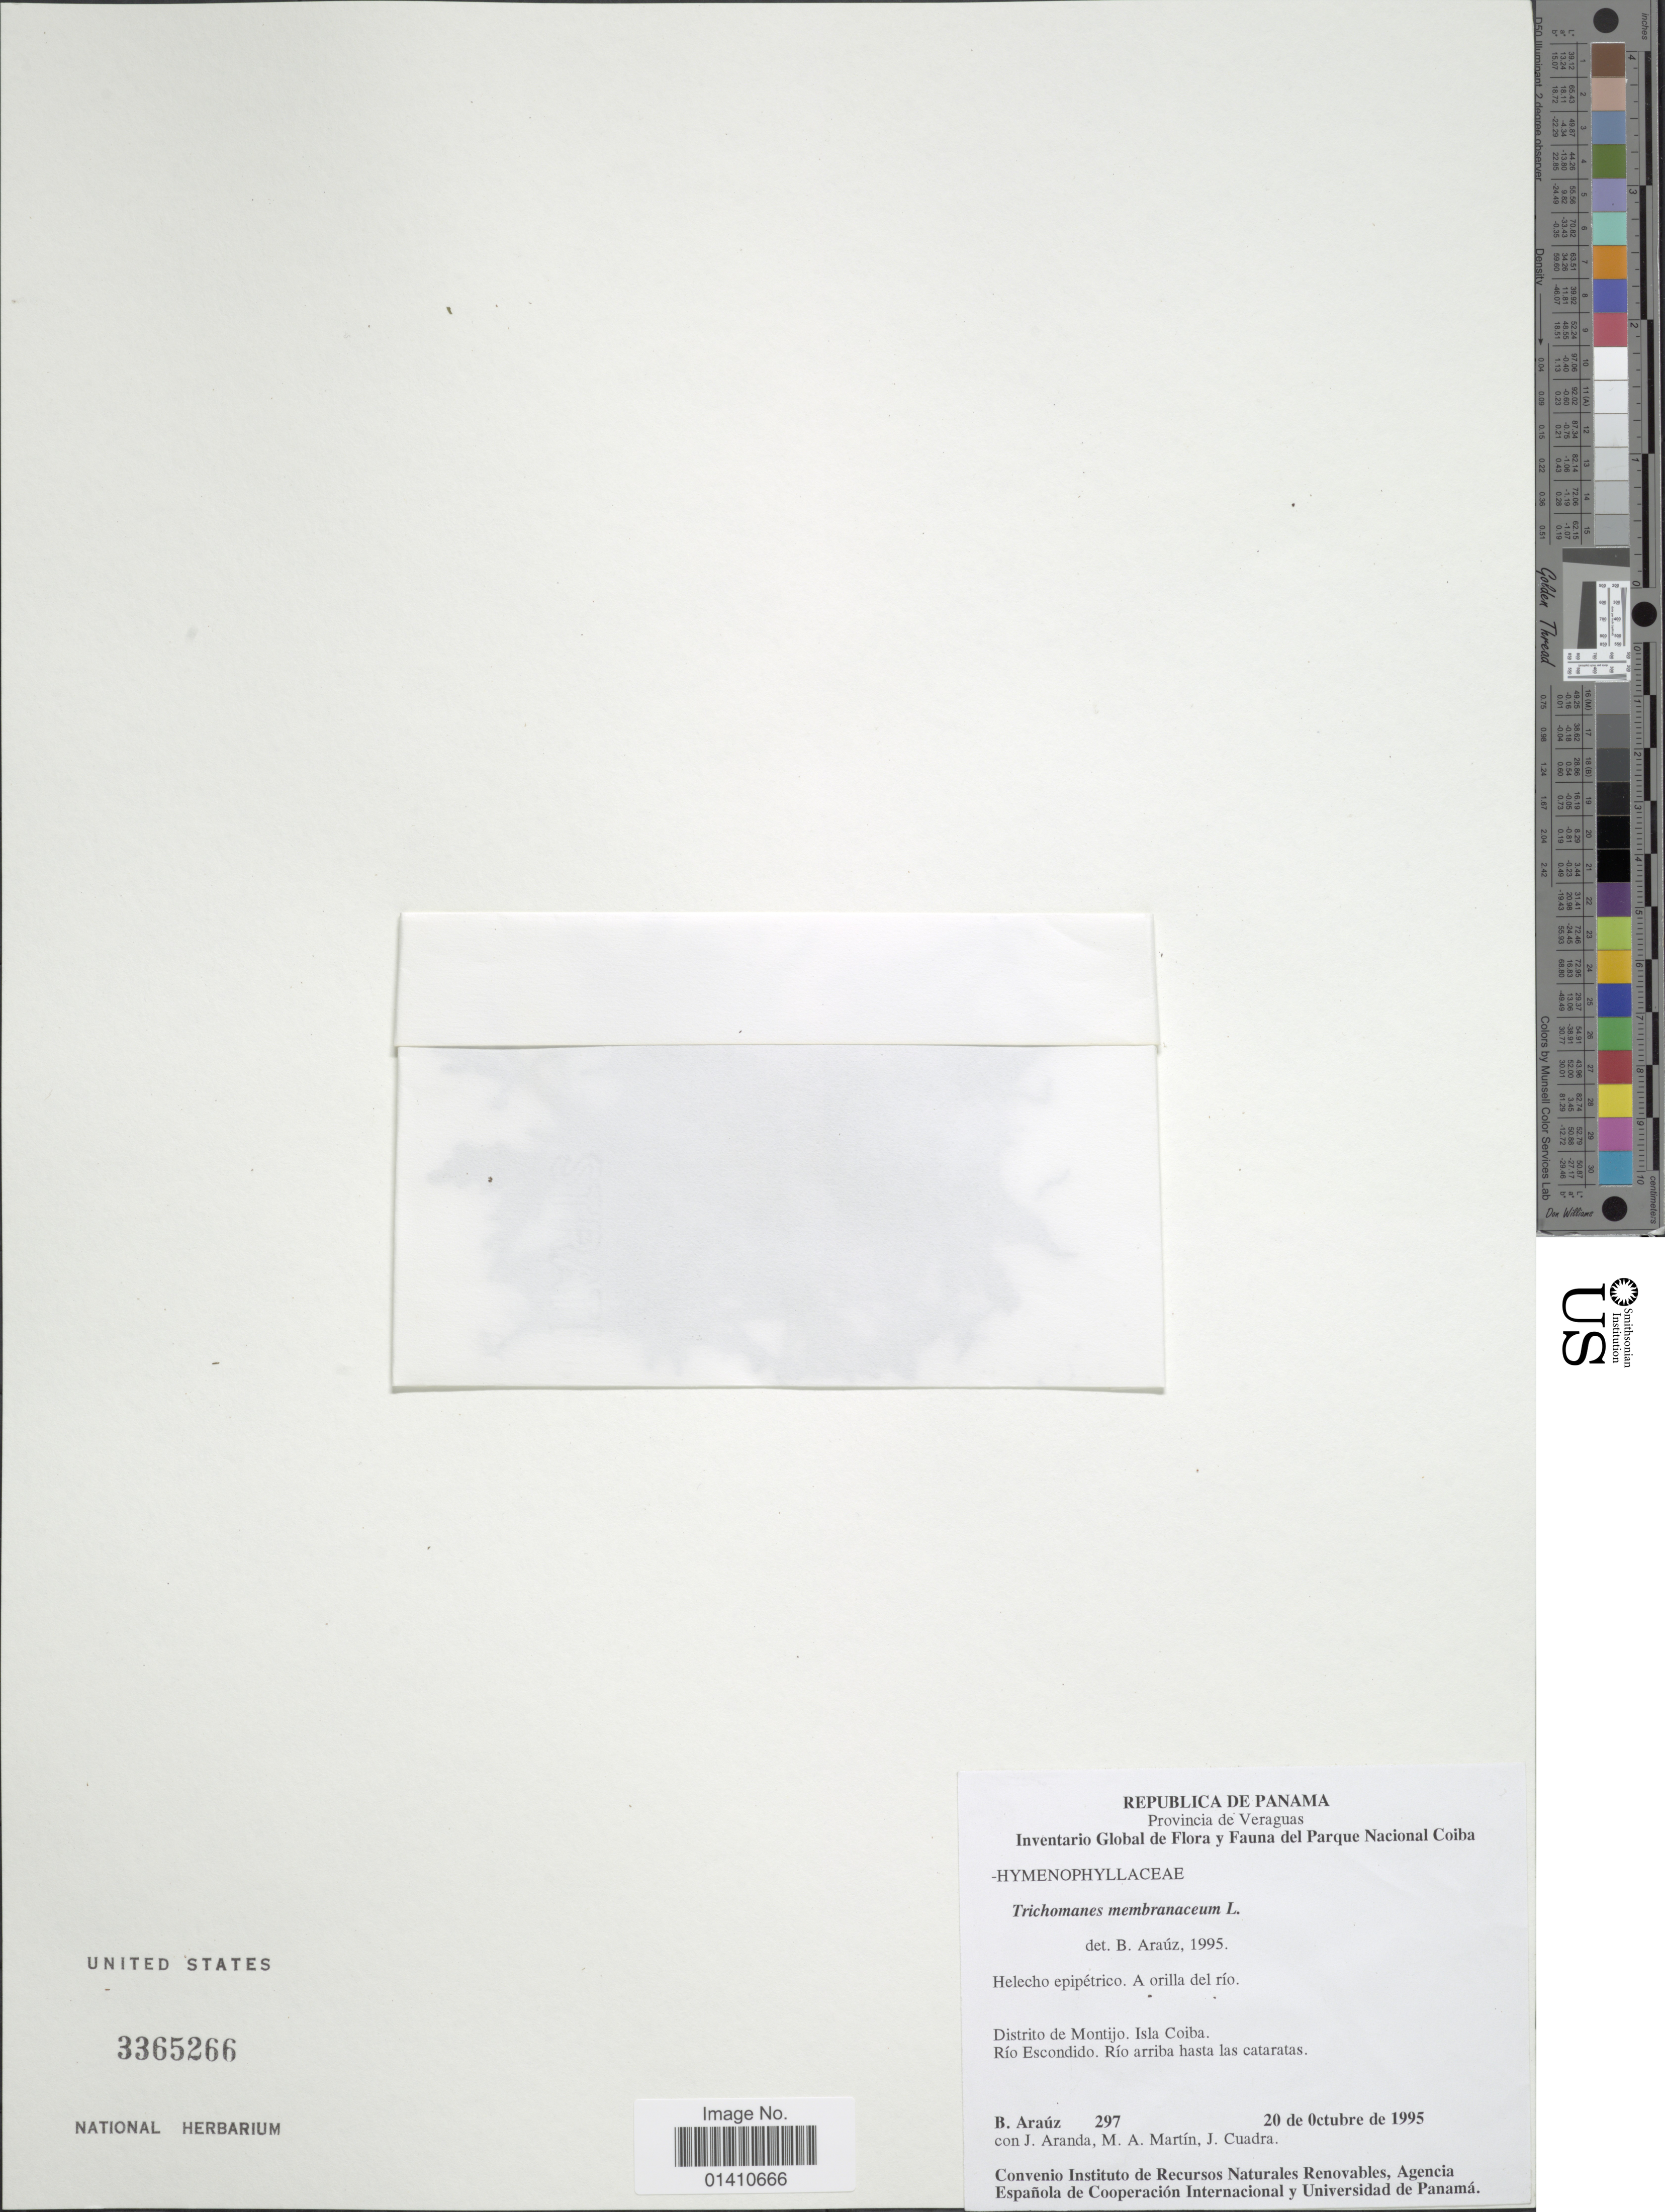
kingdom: Plantae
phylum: Tracheophyta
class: Polypodiopsida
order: Hymenophyllales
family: Hymenophyllaceae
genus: Didymoglossum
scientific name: Didymoglossum membranaceum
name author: (L.) Vareschi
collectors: B. Araúz, J. Aranda, M. A. Martin & J. Cuadra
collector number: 297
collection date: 1995-10-20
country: Panama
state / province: Veraguas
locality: Distrito de Montijo. Isla Coiba. Rio Escondido. Rio arriba las cataratas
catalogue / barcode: US 3365266